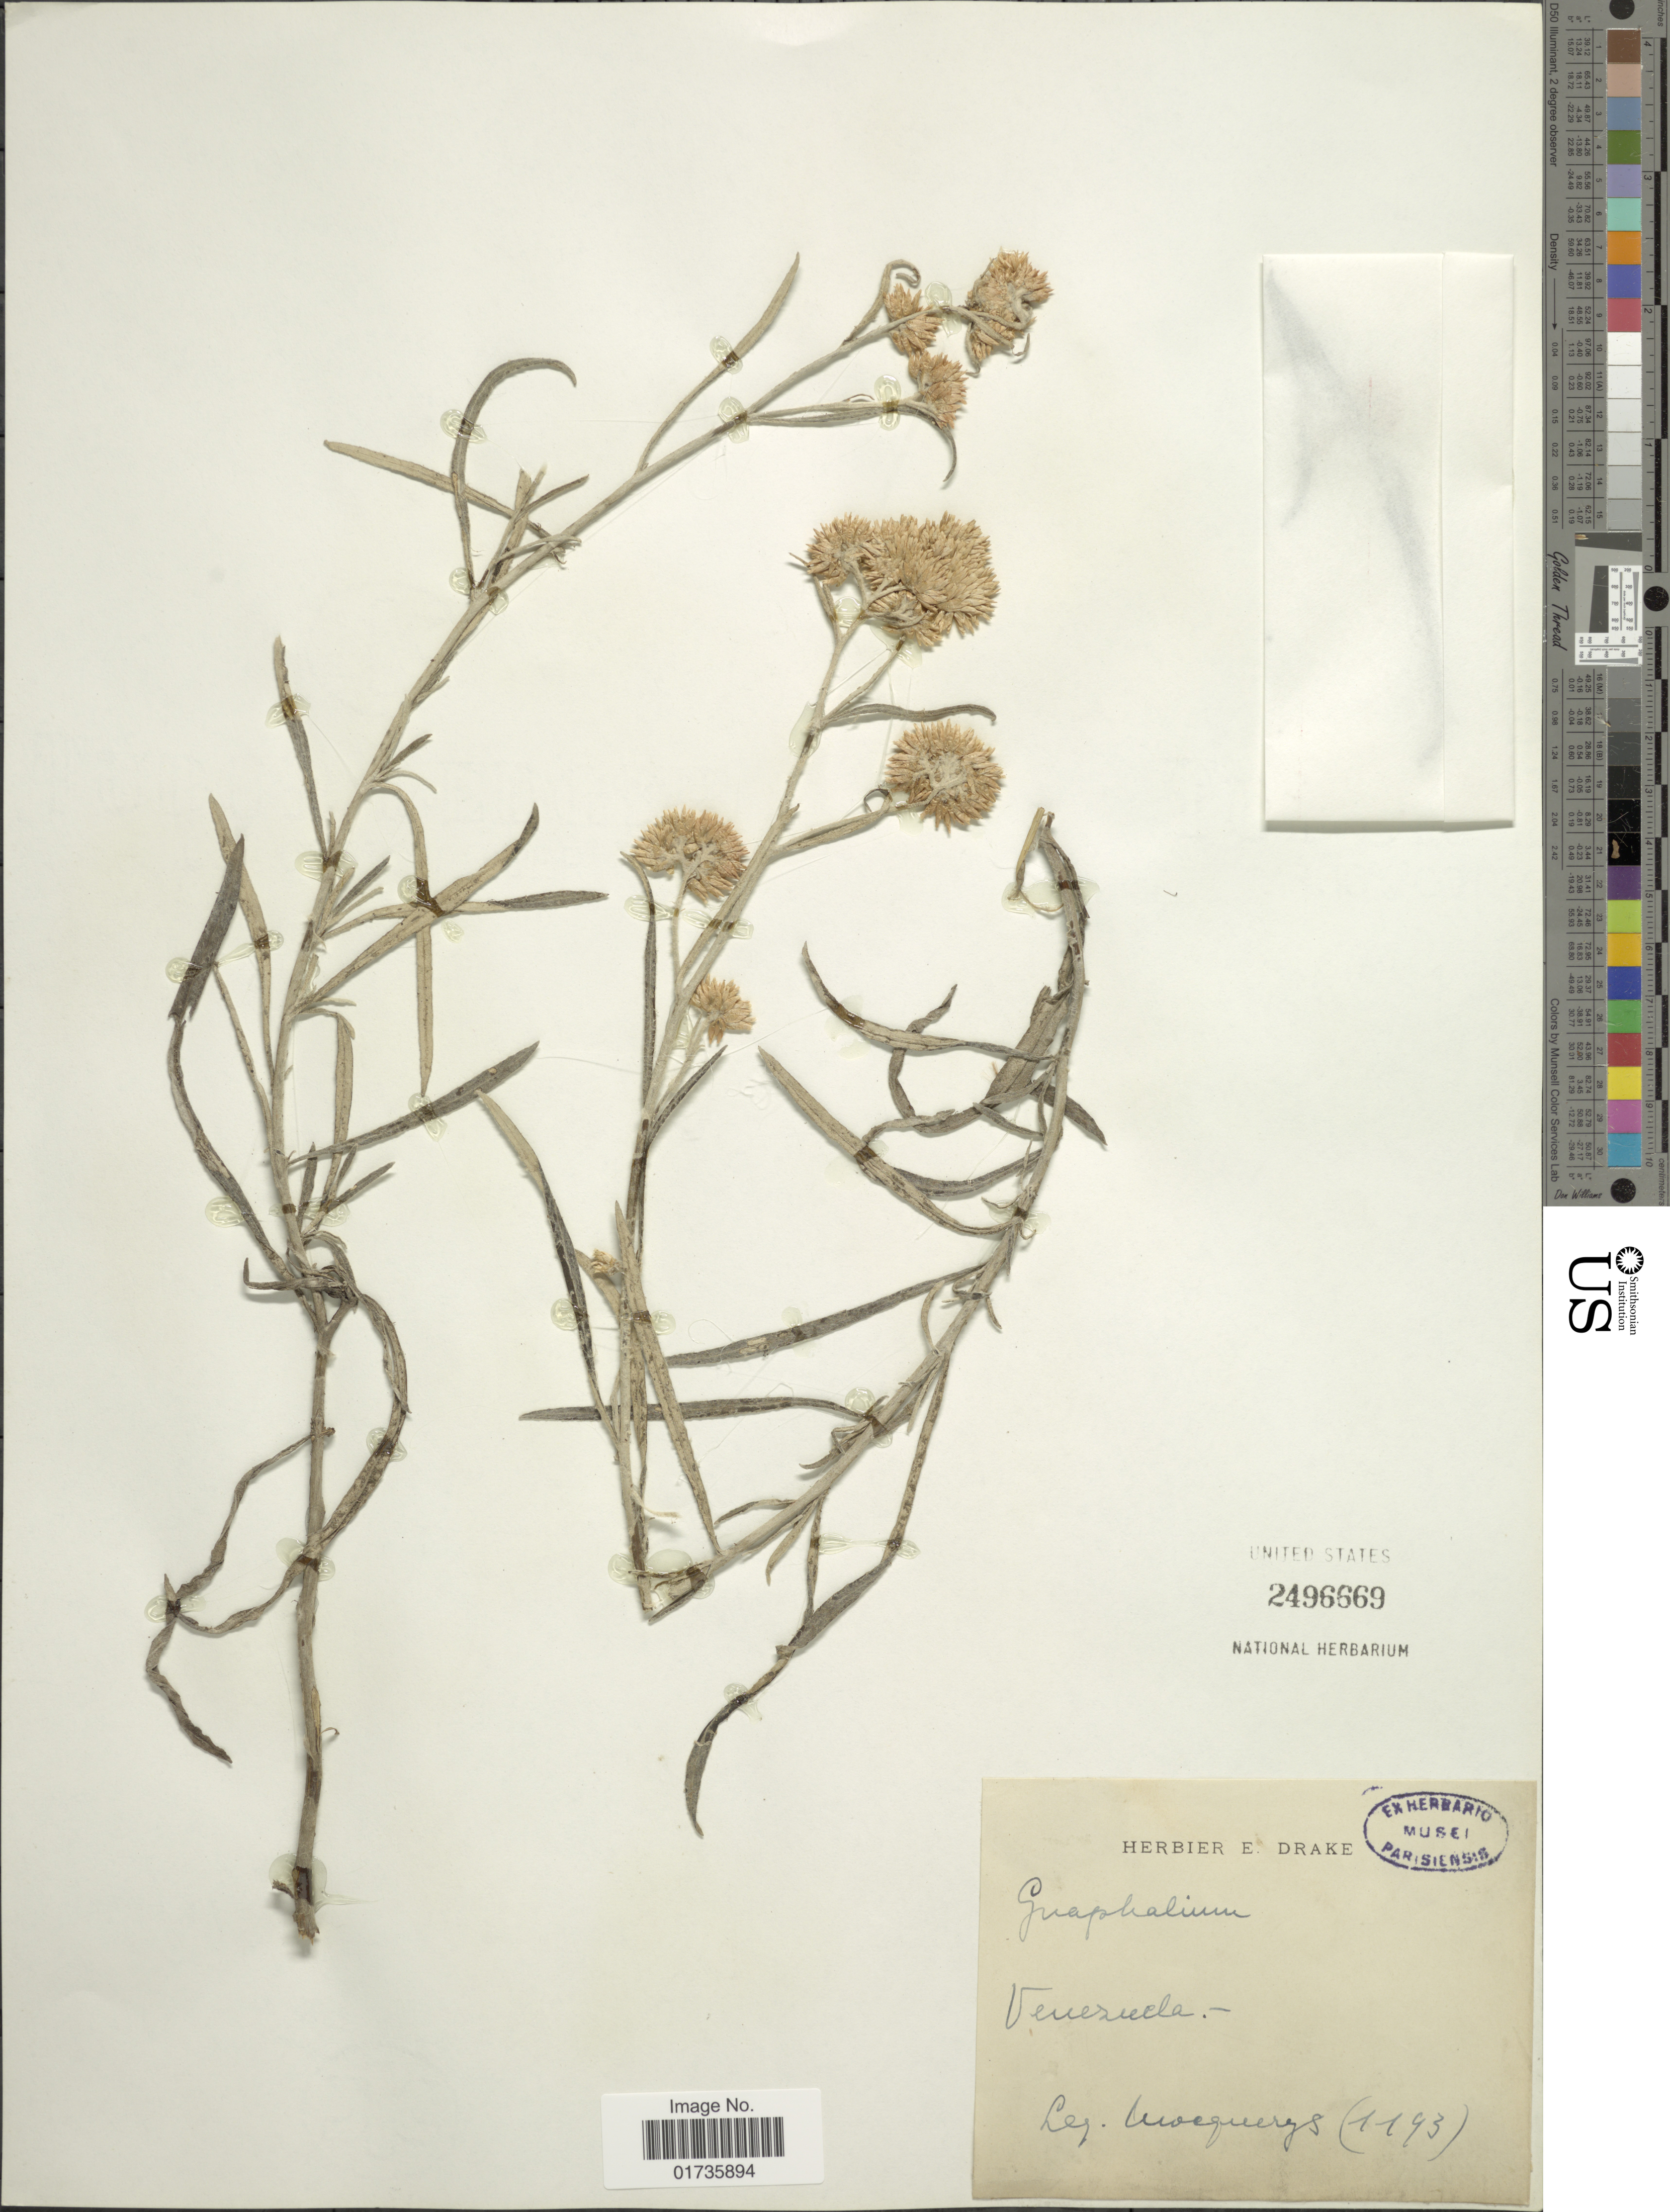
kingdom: Plantae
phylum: Tracheophyta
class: Magnoliopsida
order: Asterales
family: Asteraceae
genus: Achyrocline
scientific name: Achyrocline satureioides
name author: (Lam.) DC.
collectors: A. Mocquerys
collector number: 1193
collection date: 1893/1894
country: Venezuela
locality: S.L.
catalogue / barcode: US 249669